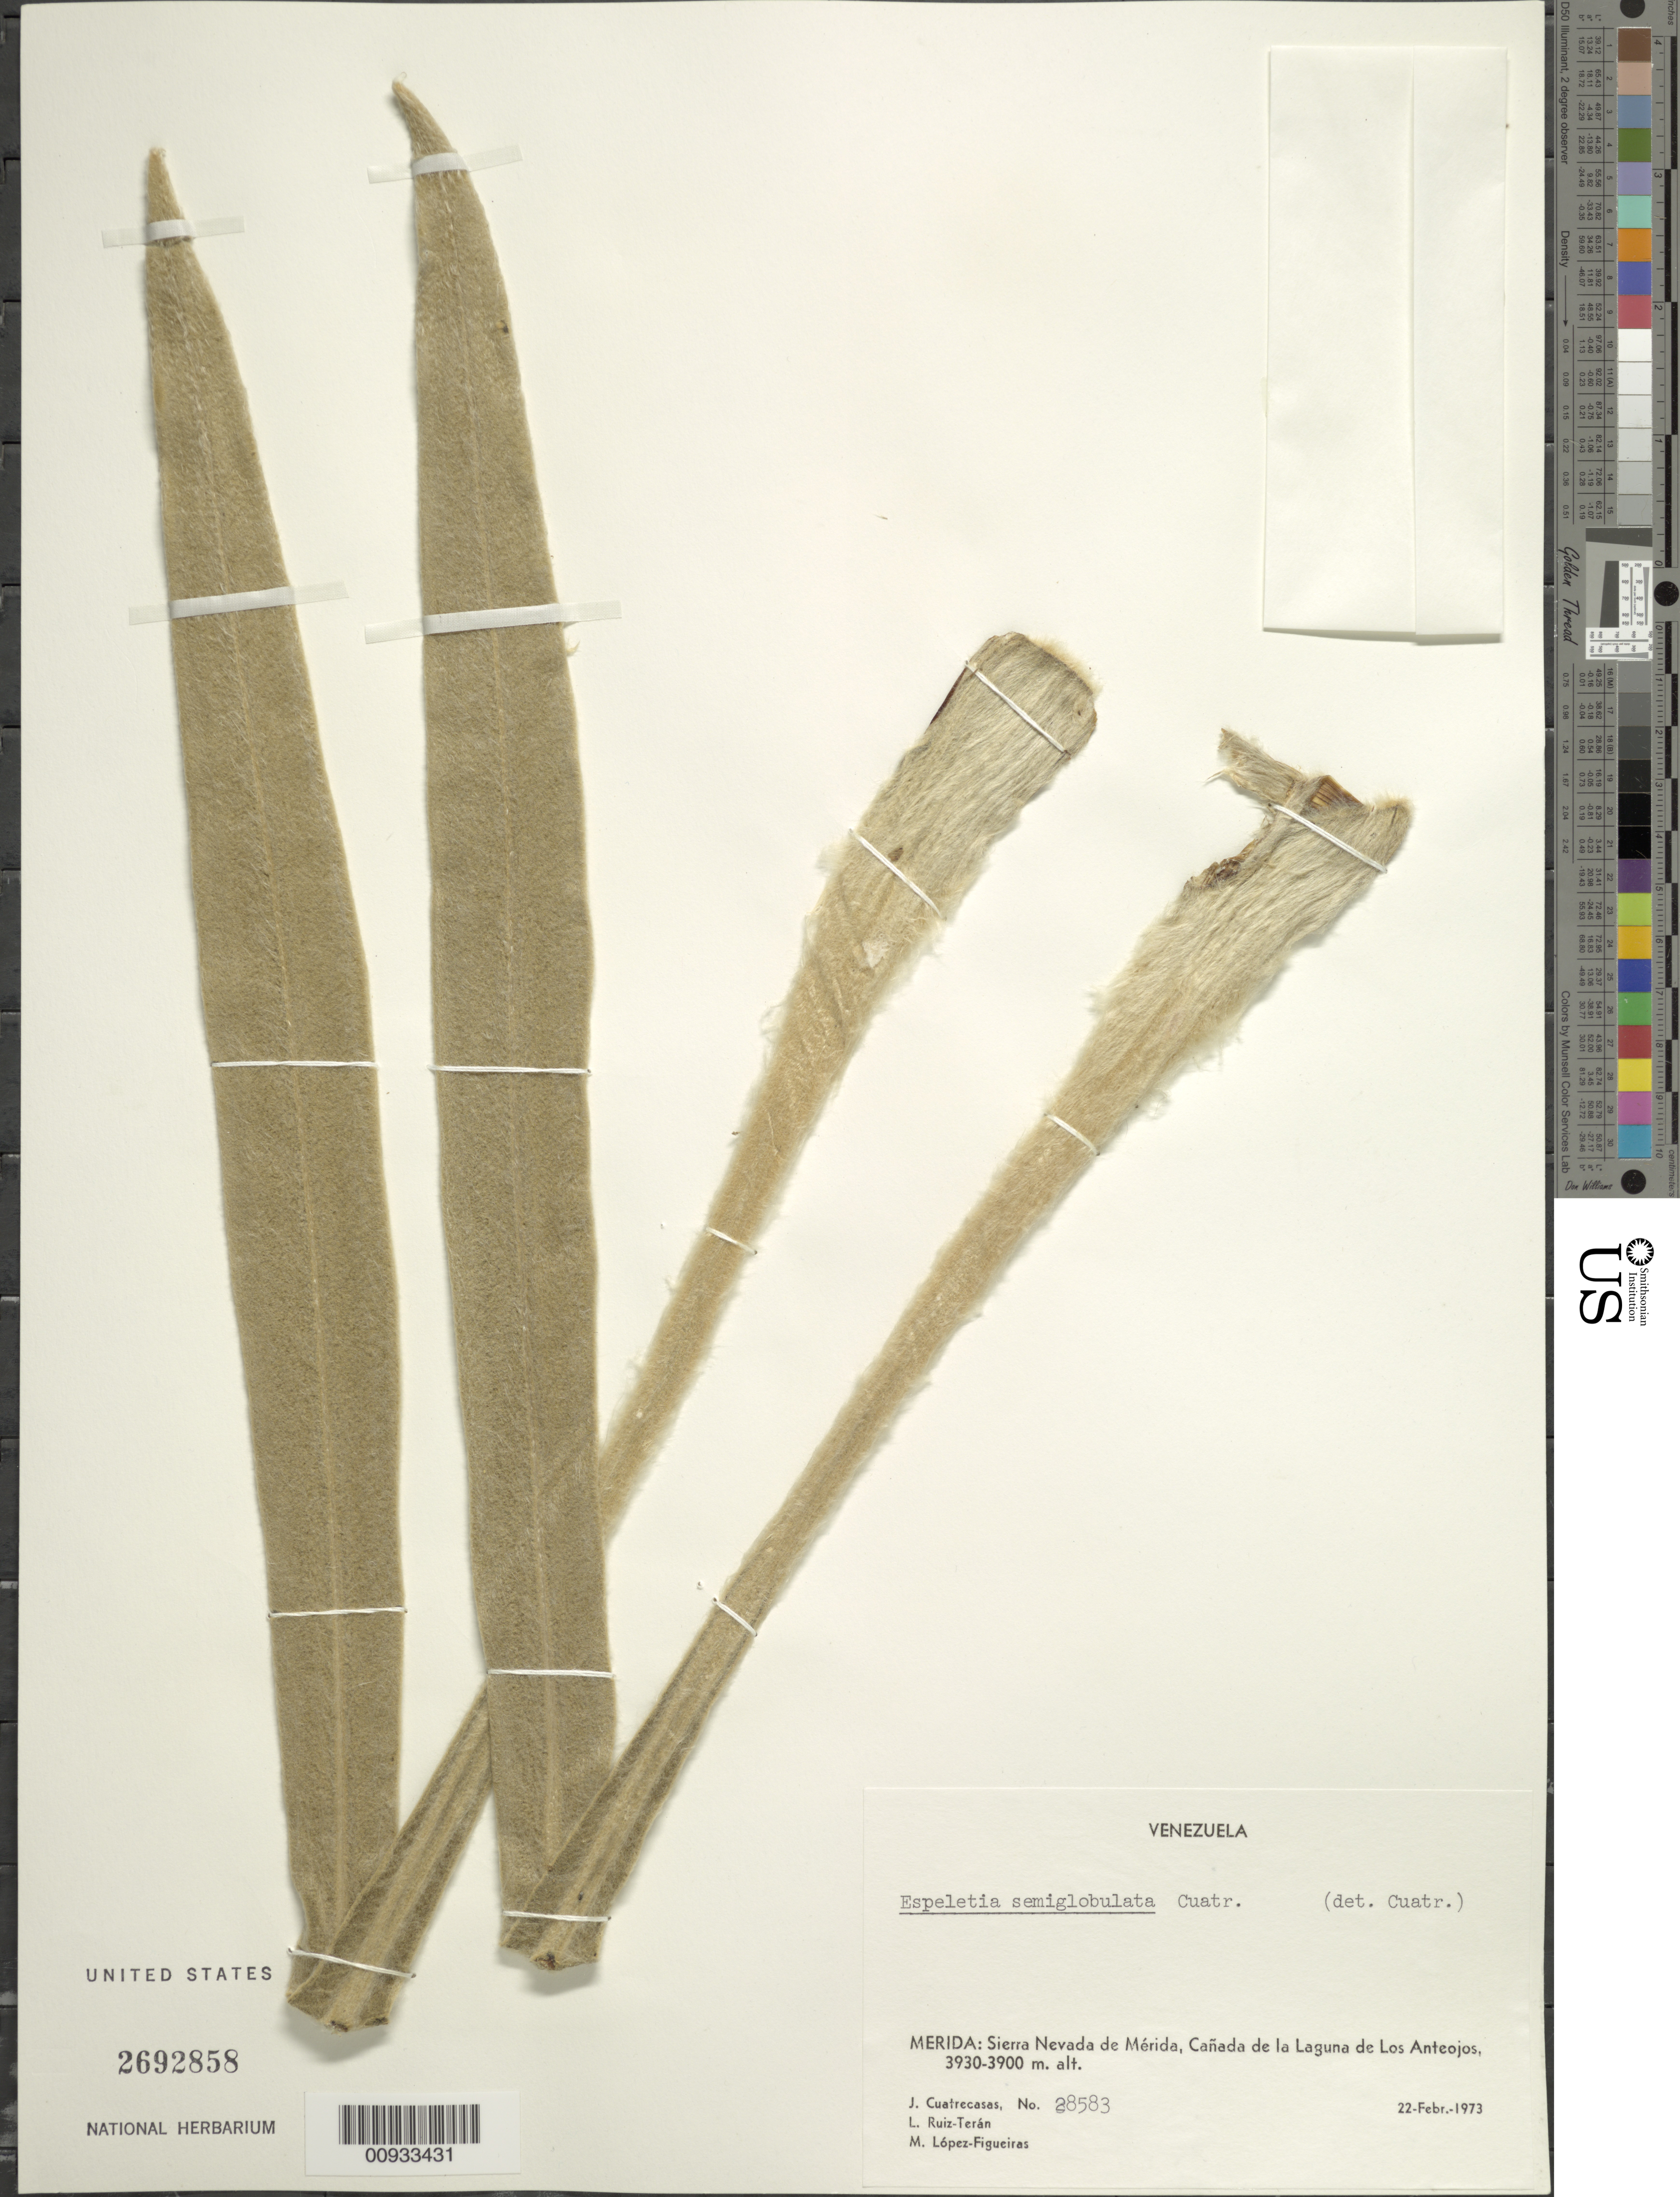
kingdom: Plantae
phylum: Tracheophyta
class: Magnoliopsida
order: Asterales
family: Asteraceae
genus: Espeletia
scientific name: Espeletia semiglobulata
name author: Cuatrec.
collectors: J. Cuatrecasas, L. E. Ruíz-Terán & M. López Figueiras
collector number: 28583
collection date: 1973-02-22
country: Venezuela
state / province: Mérida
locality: Sierra Nevada de Merida, Canada de la Laguna de Los Anteojos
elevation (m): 3900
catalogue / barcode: US 2692858